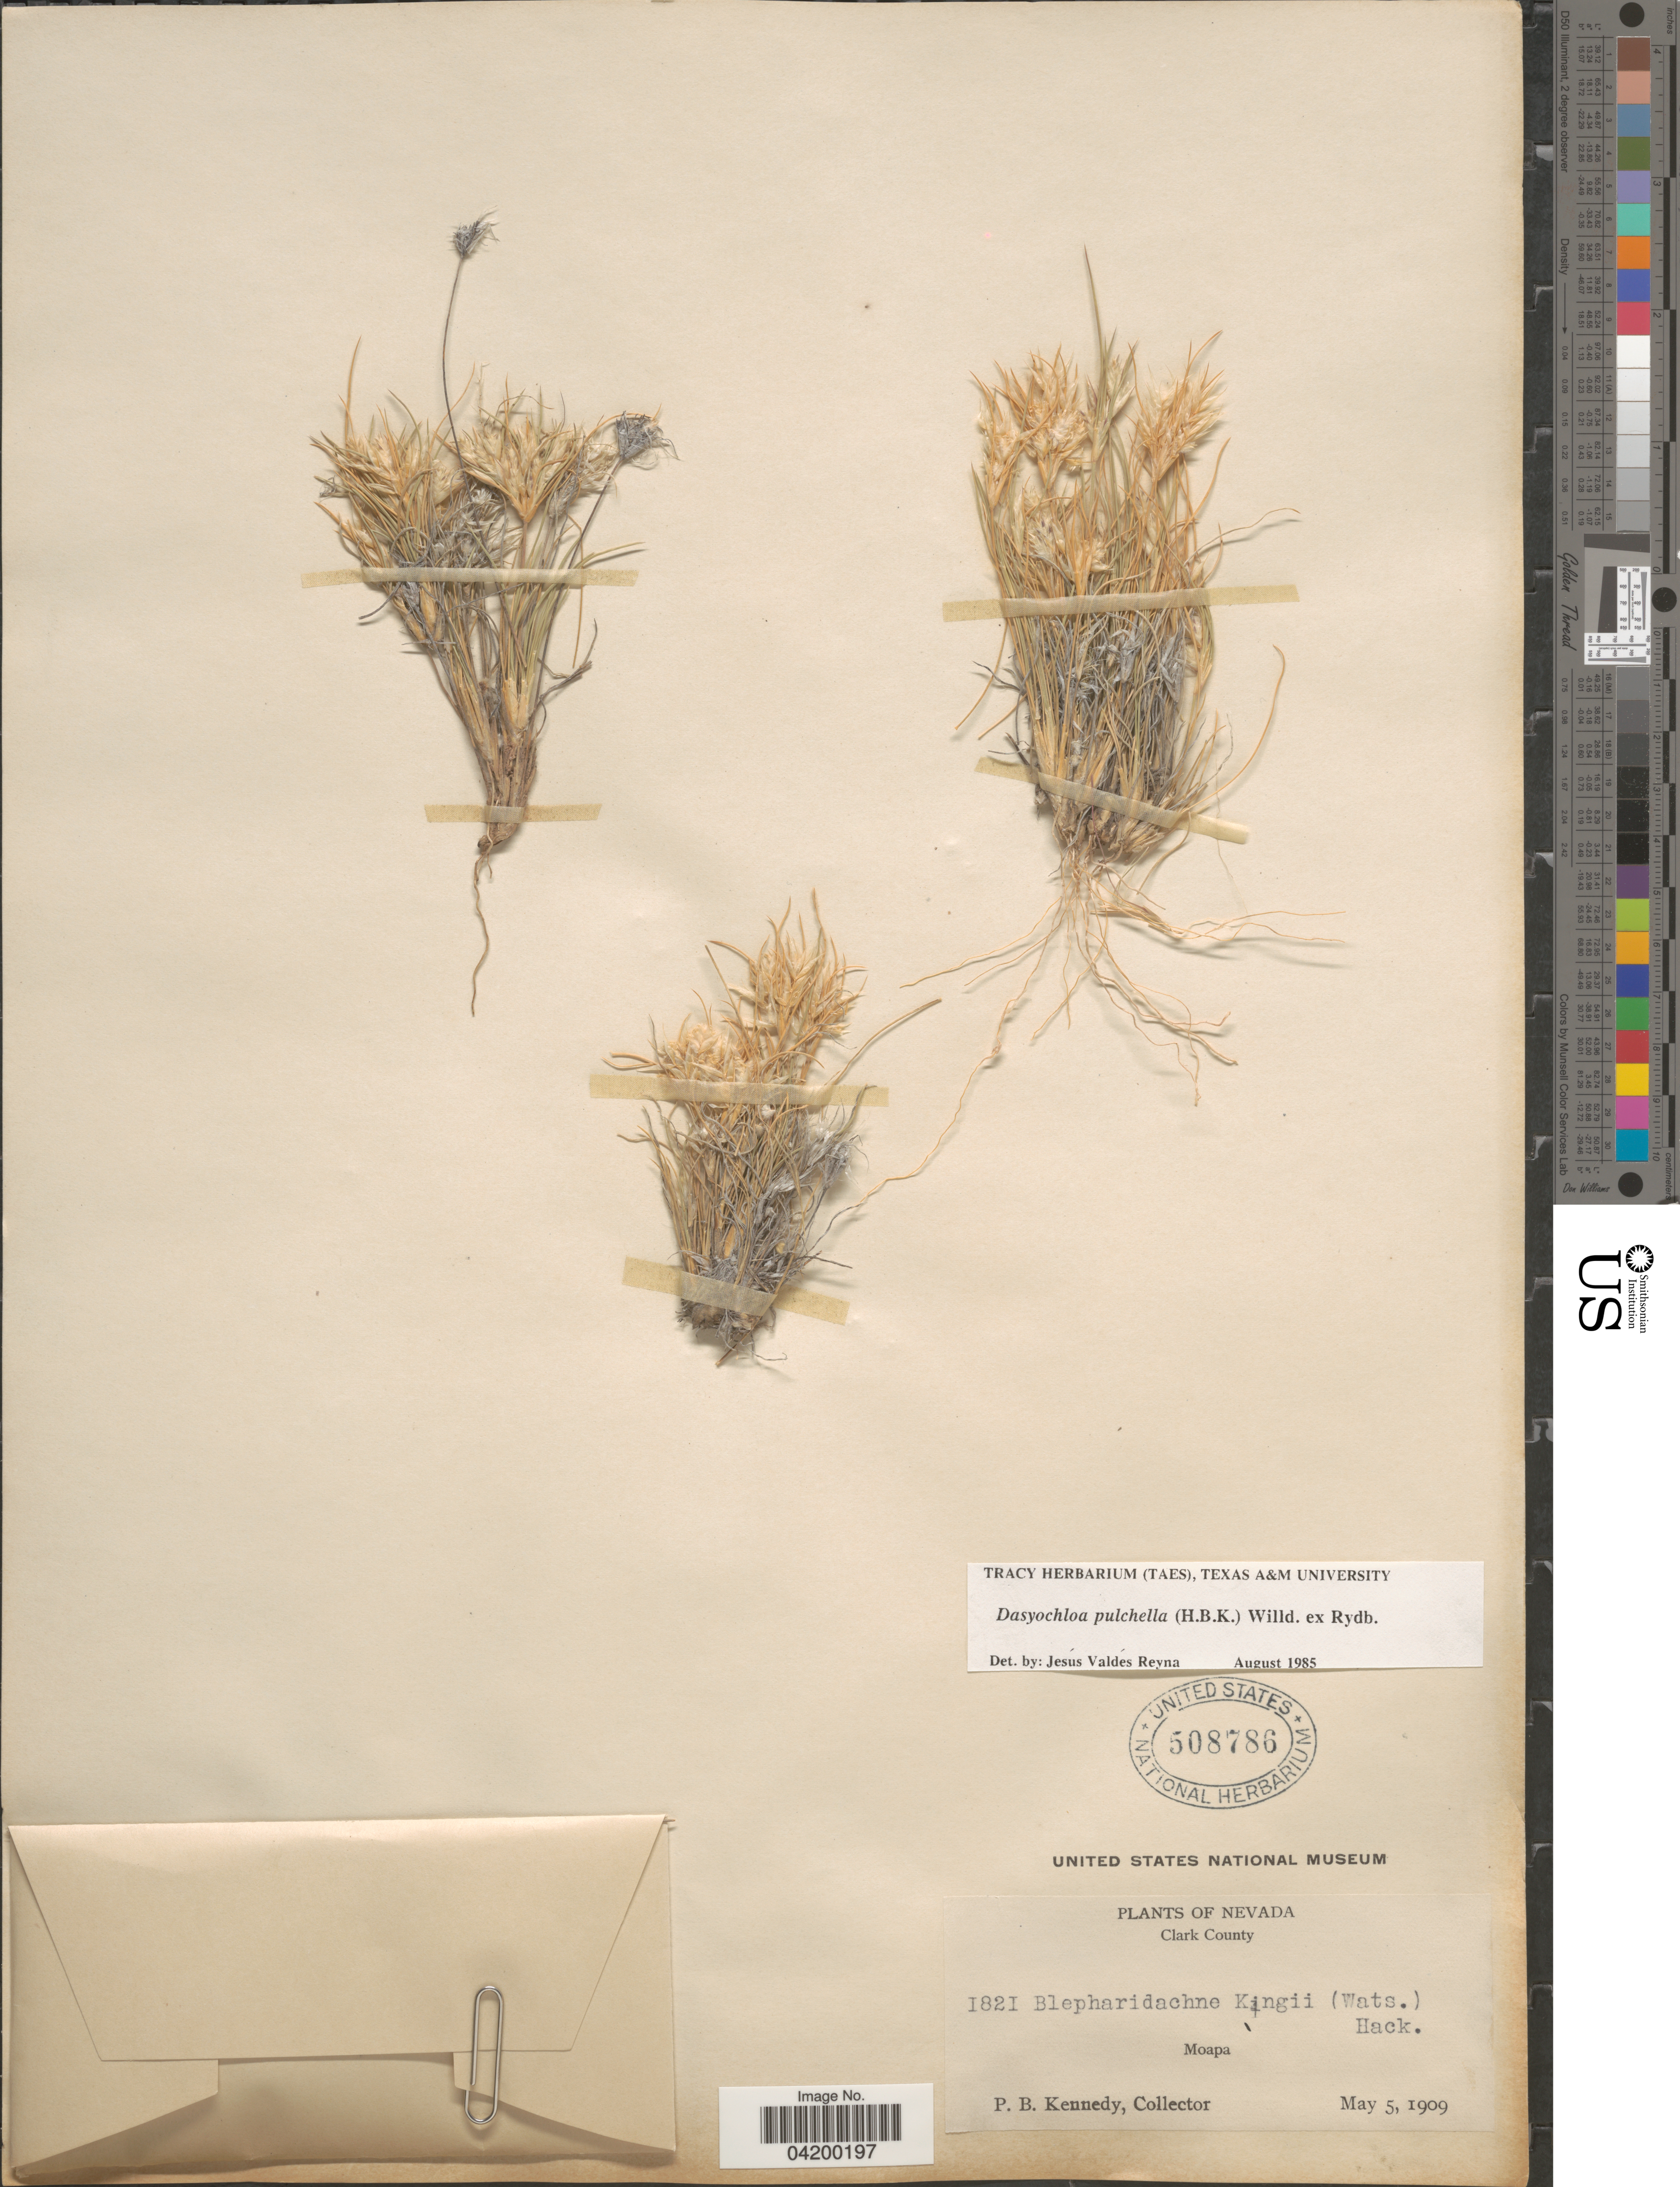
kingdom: Plantae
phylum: Tracheophyta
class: Liliopsida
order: Poales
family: Poaceae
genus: Dasyochloa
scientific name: Dasyochloa pulchella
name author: (Kunth) Willd. ex Rydb.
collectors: P. B. Kennedy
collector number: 1821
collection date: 1909-05-05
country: United States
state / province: Nevada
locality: Clark County. Moapa.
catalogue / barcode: US 508786